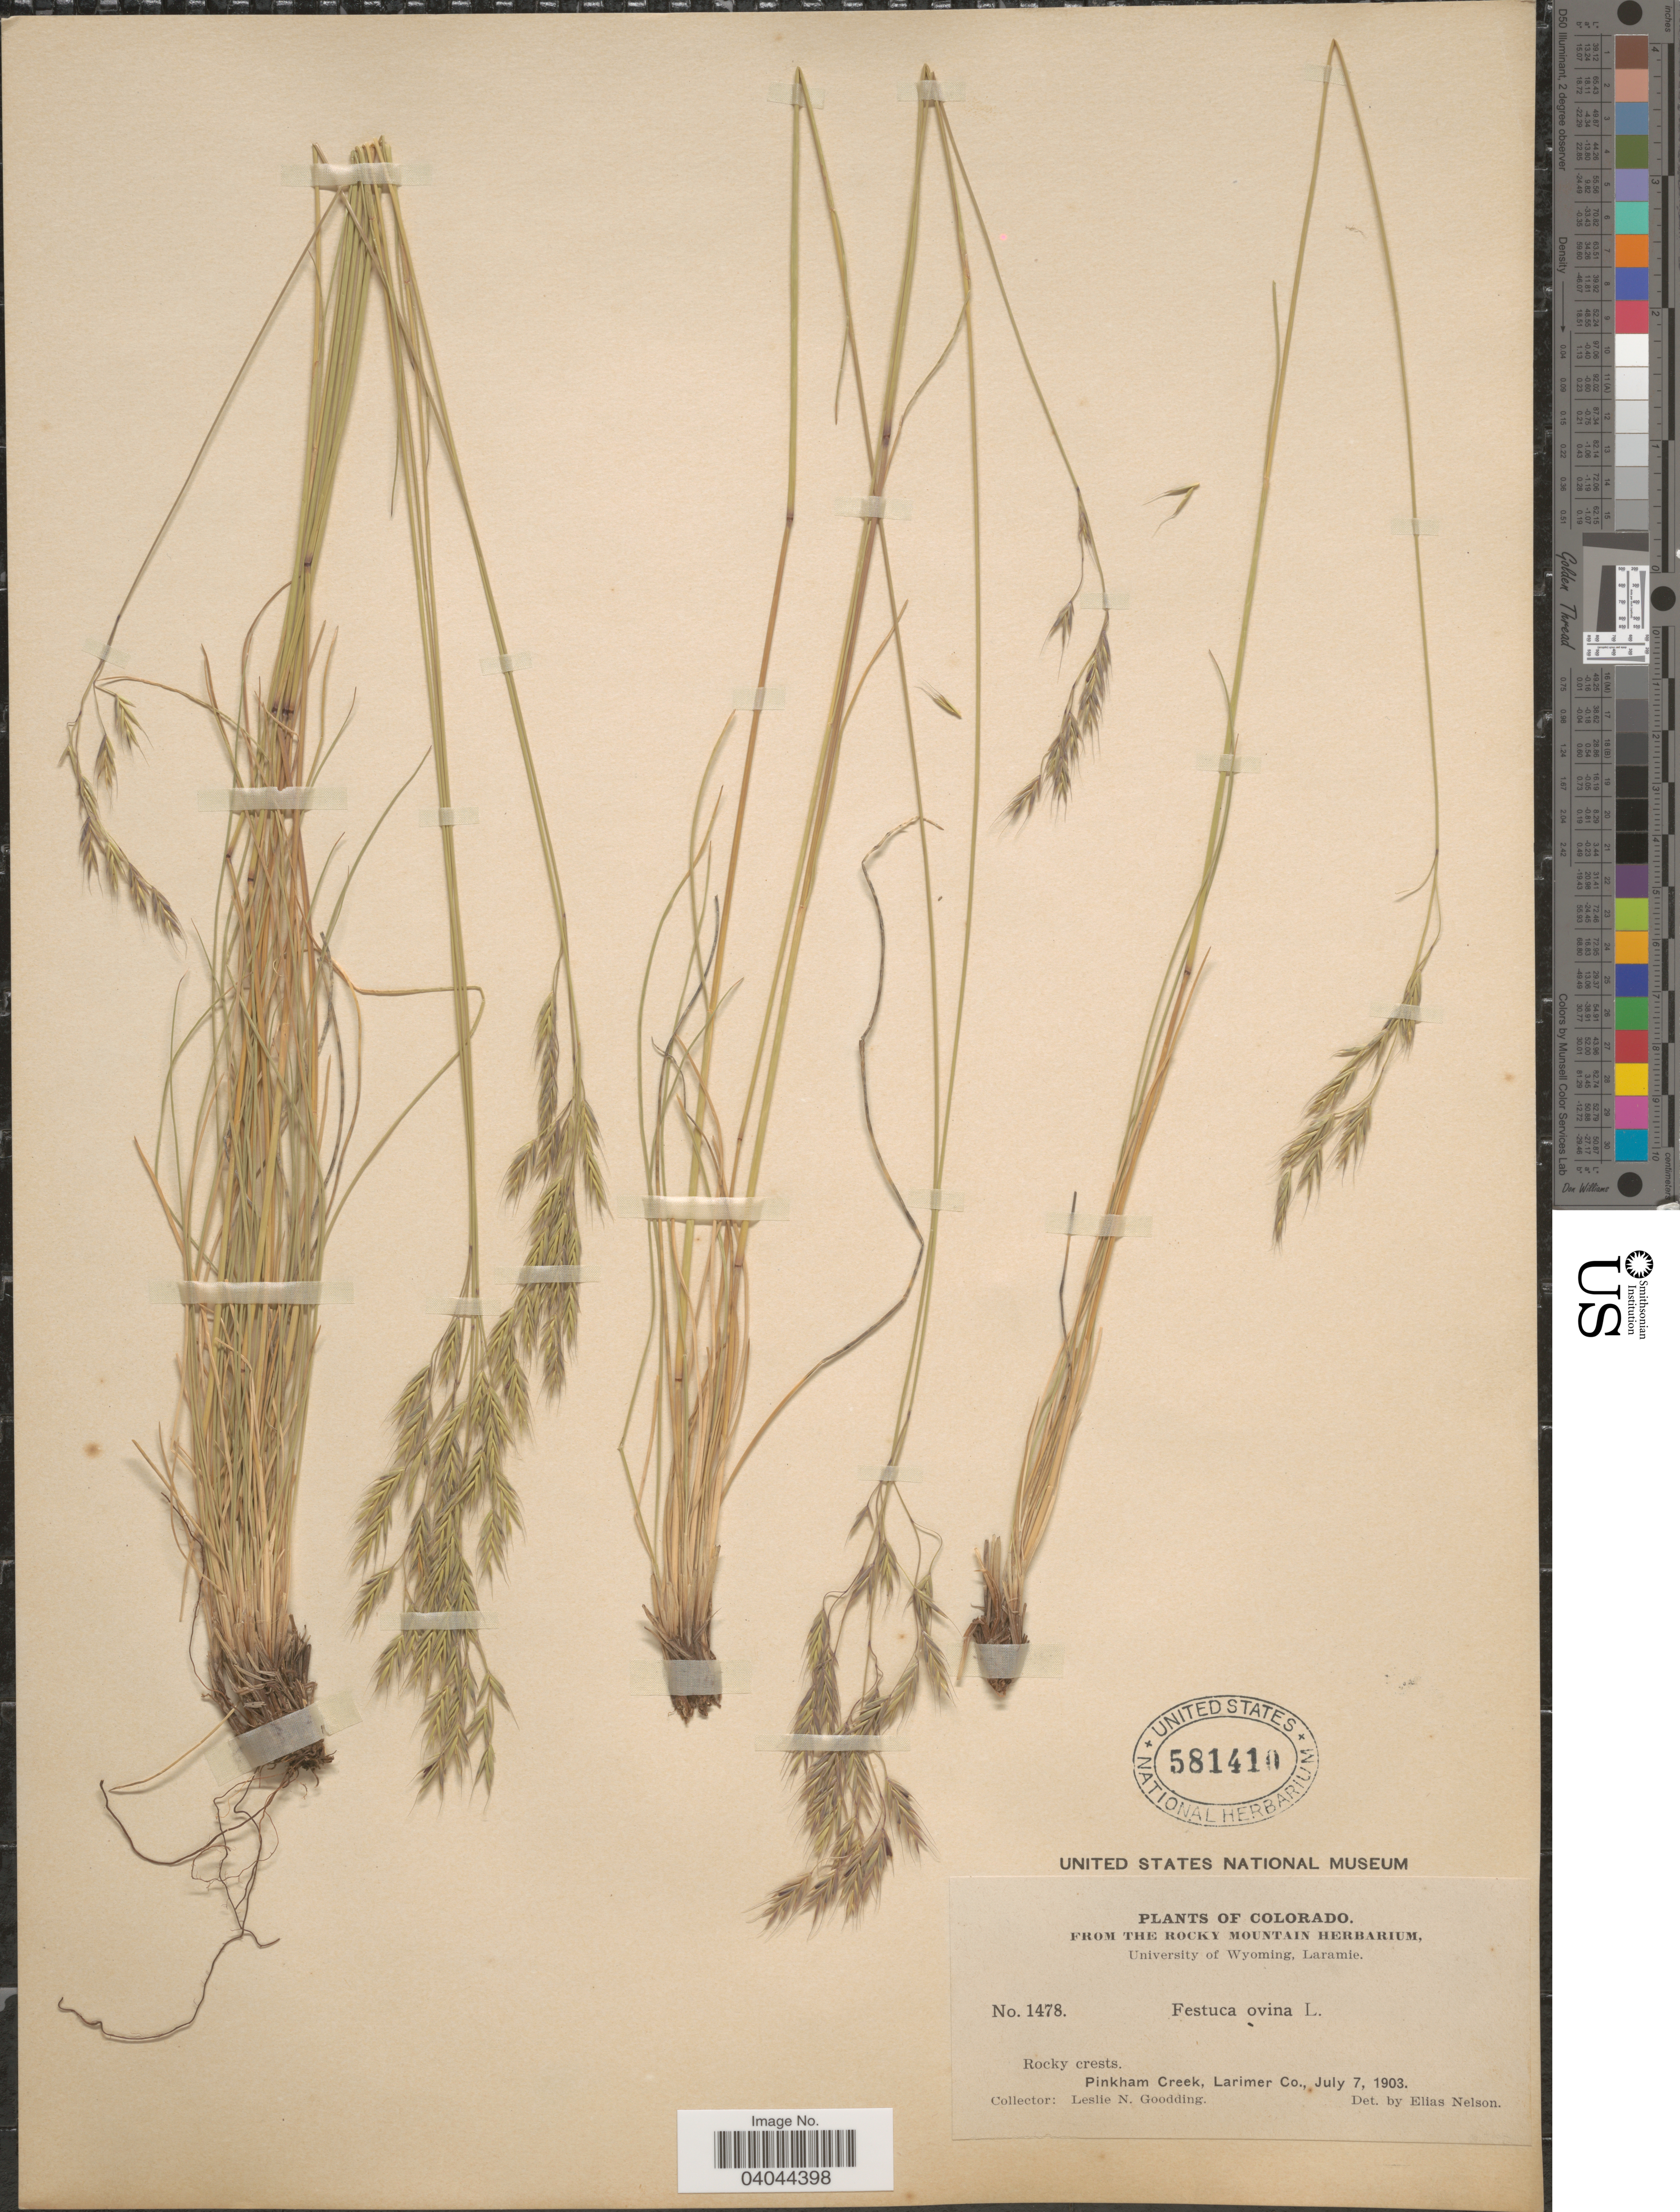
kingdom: Plantae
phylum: Tracheophyta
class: Liliopsida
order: Poales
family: Poaceae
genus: Festuca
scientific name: Festuca ovina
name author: L.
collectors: L. N. Goodding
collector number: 1478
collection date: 1903-07-07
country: United States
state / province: Colorado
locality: Rocky crests. Pinkham Creek, Larimer Co.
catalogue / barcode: US 581410